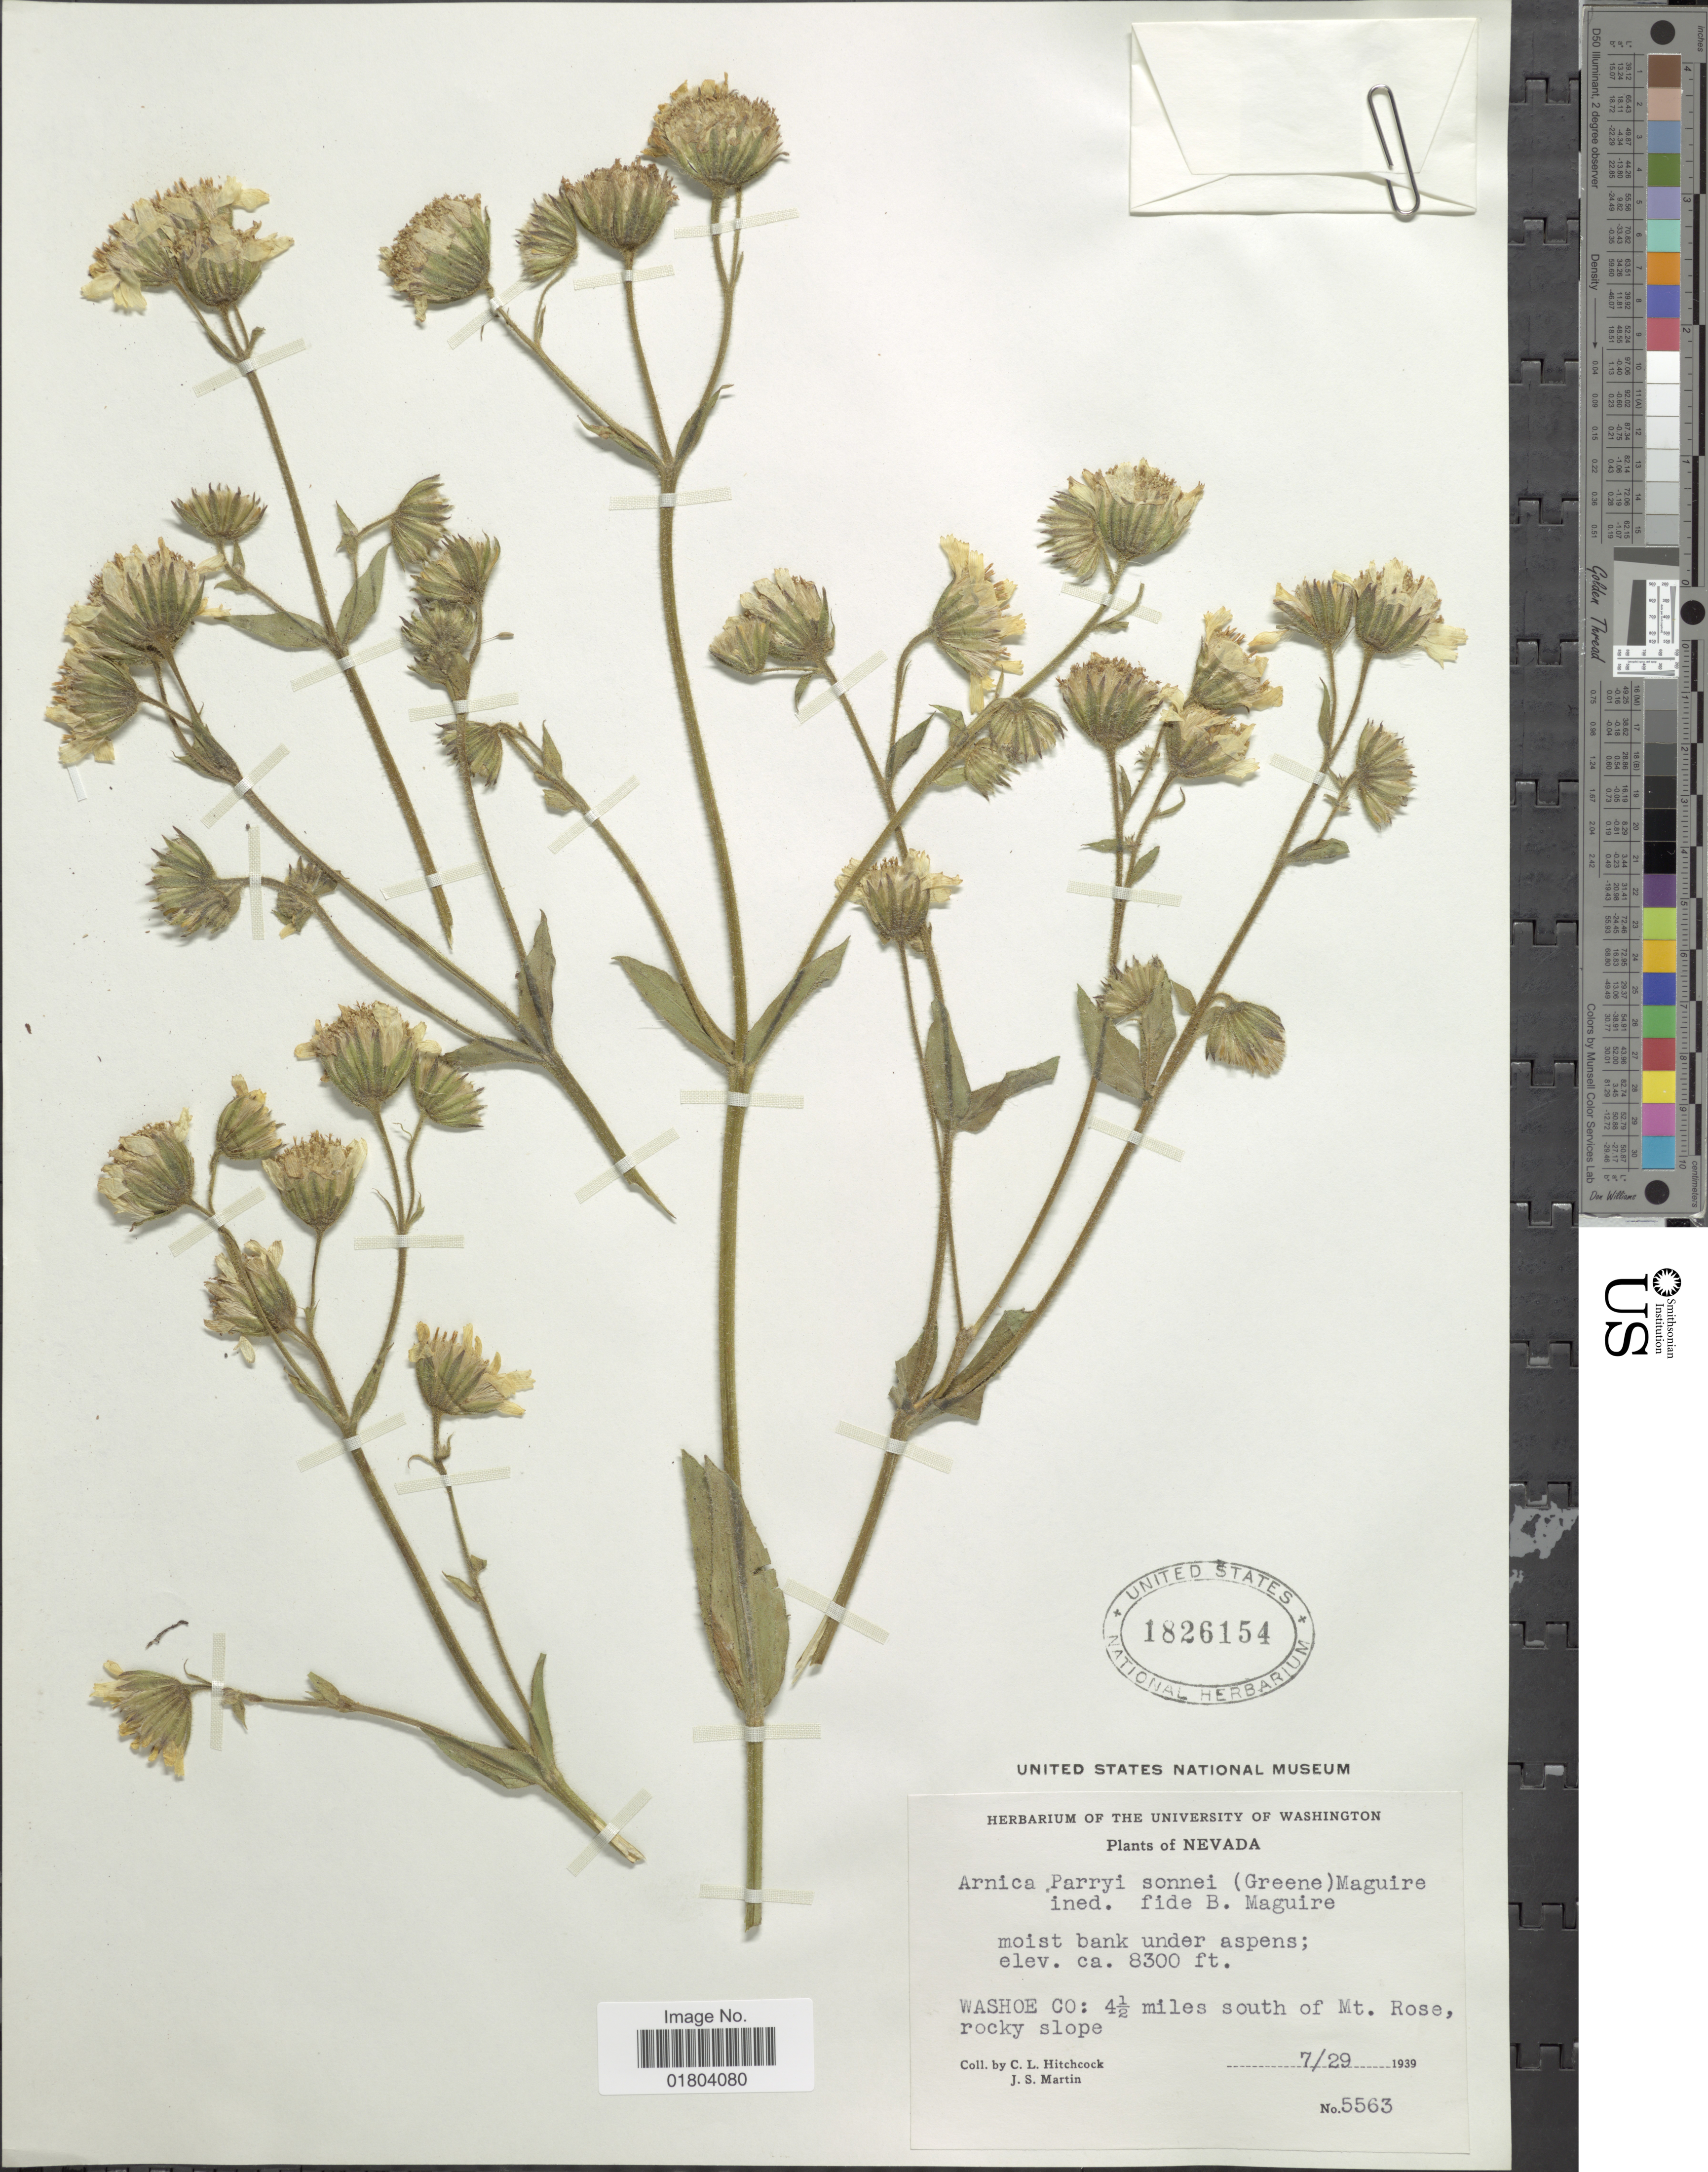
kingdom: Plantae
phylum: Tracheophyta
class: Magnoliopsida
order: Asterales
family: Asteraceae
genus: Arnica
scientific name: Arnica parryi subsp. sonnei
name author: (Greene) Maguire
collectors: C. L. Hitchcock & J. S. Martin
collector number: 5563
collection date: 1939-07-29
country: United States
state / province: Nevada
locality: Moist bank under aspens, Washoe Co: 4½ miles south of Nt Rose, rocky slope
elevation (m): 2530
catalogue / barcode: US 1826154